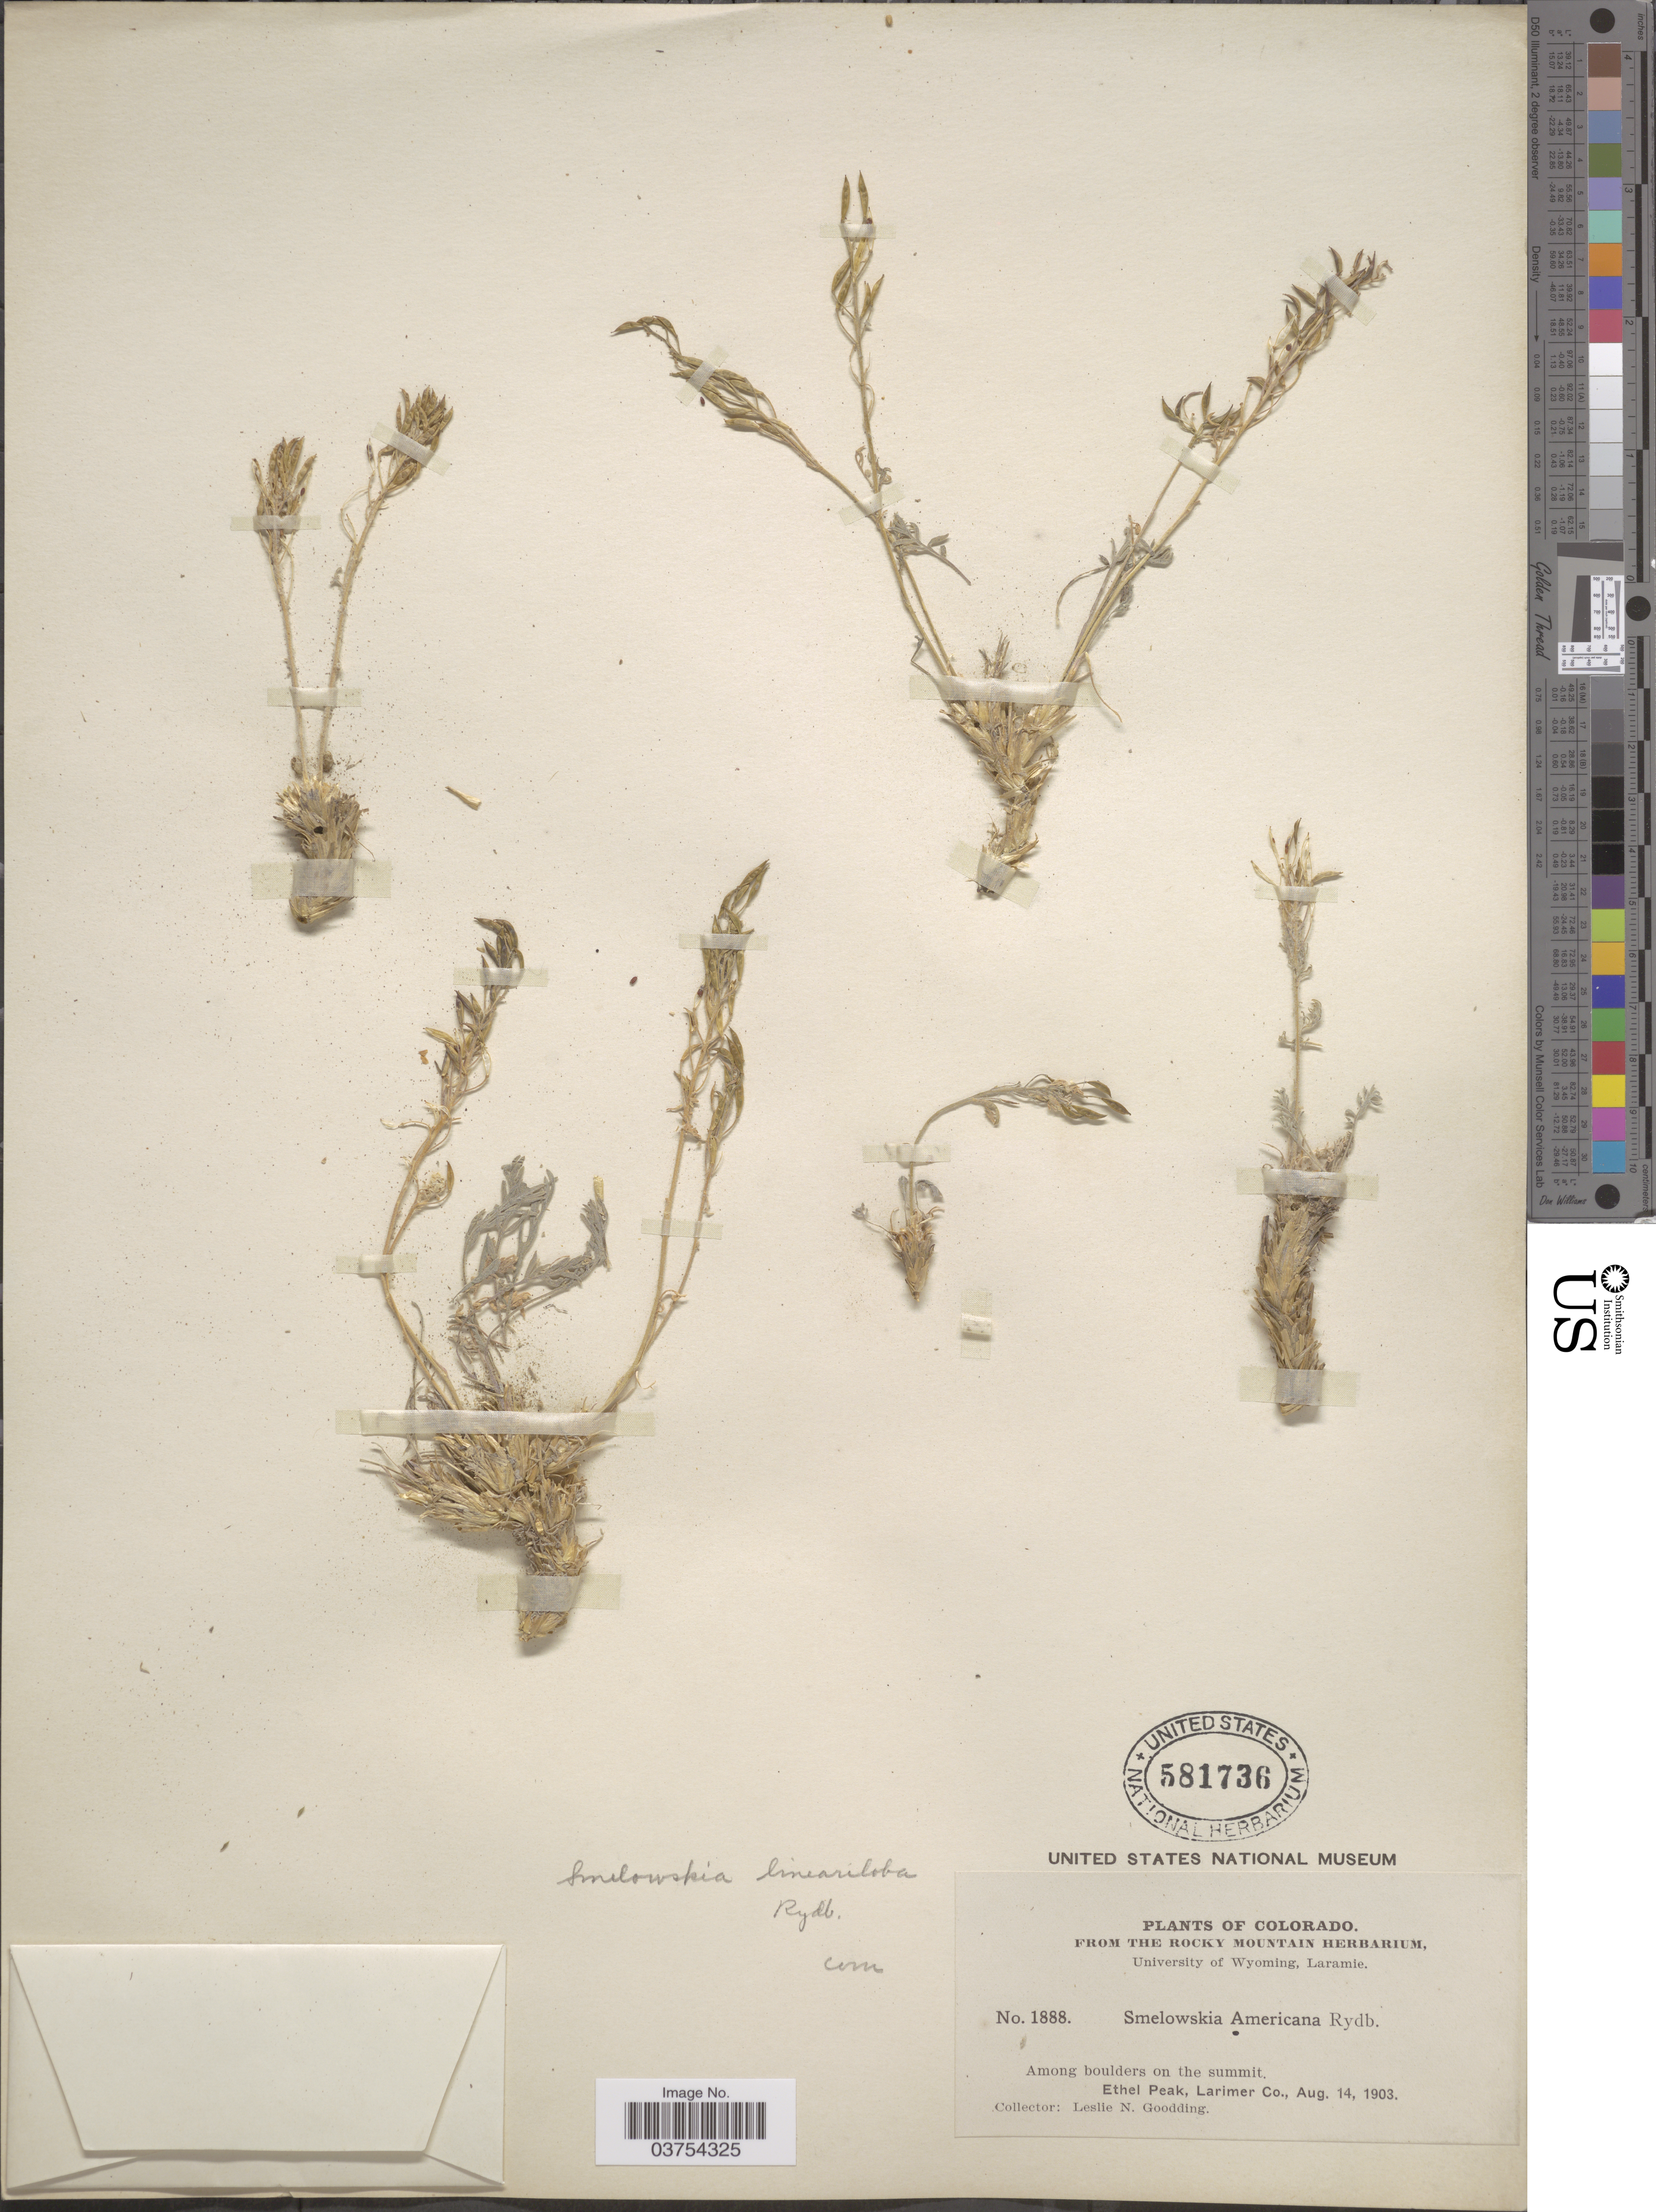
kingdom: Plantae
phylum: Tracheophyta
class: Magnoliopsida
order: Brassicales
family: Brassicaceae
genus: Smelowskia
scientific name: Smelowskia calycina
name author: (Stephan) C.A. Mey.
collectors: L. N. Goodding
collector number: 1888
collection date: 1903-08-14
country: United States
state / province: Colorado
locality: Ethel Peak, Larimer Co.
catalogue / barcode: US 581736